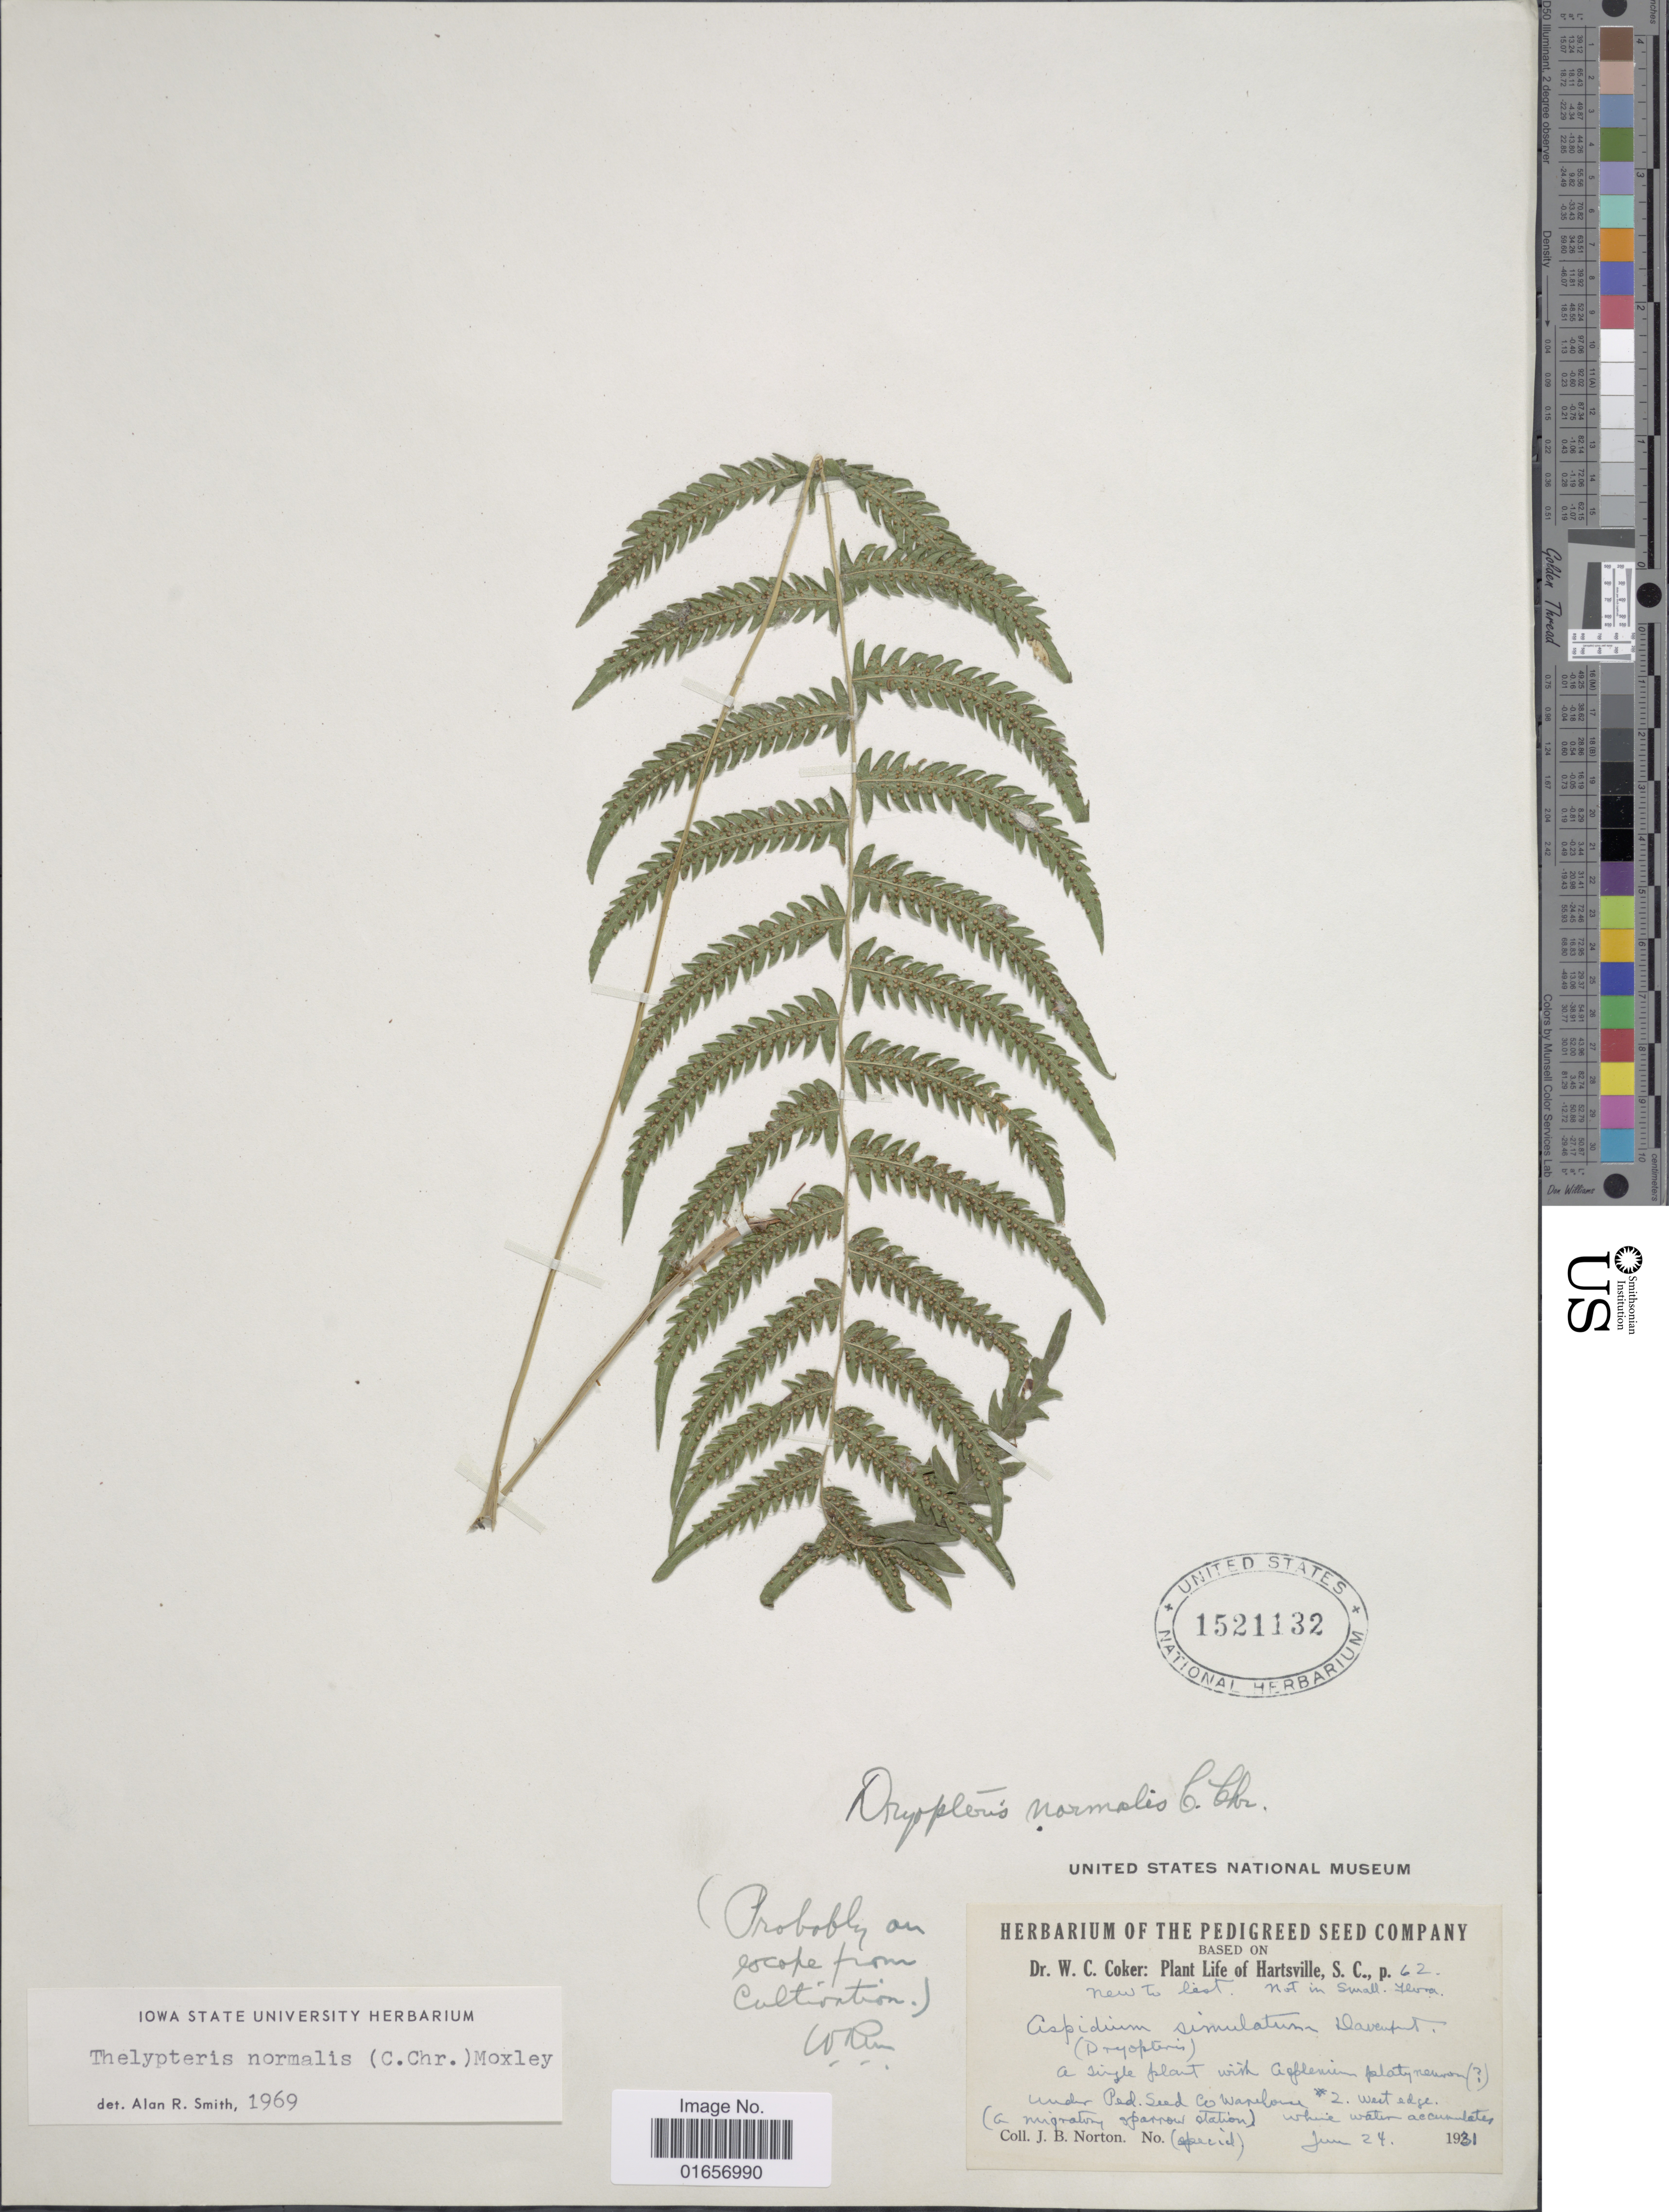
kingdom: Plantae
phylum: Tracheophyta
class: Polypodiopsida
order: Polypodiales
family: Thelypteridaceae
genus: Christella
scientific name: Christella kunthii comb. ined.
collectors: J. B. Norton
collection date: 1931-06-24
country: United States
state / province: South Carolina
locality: Hartsville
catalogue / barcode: US 1521132